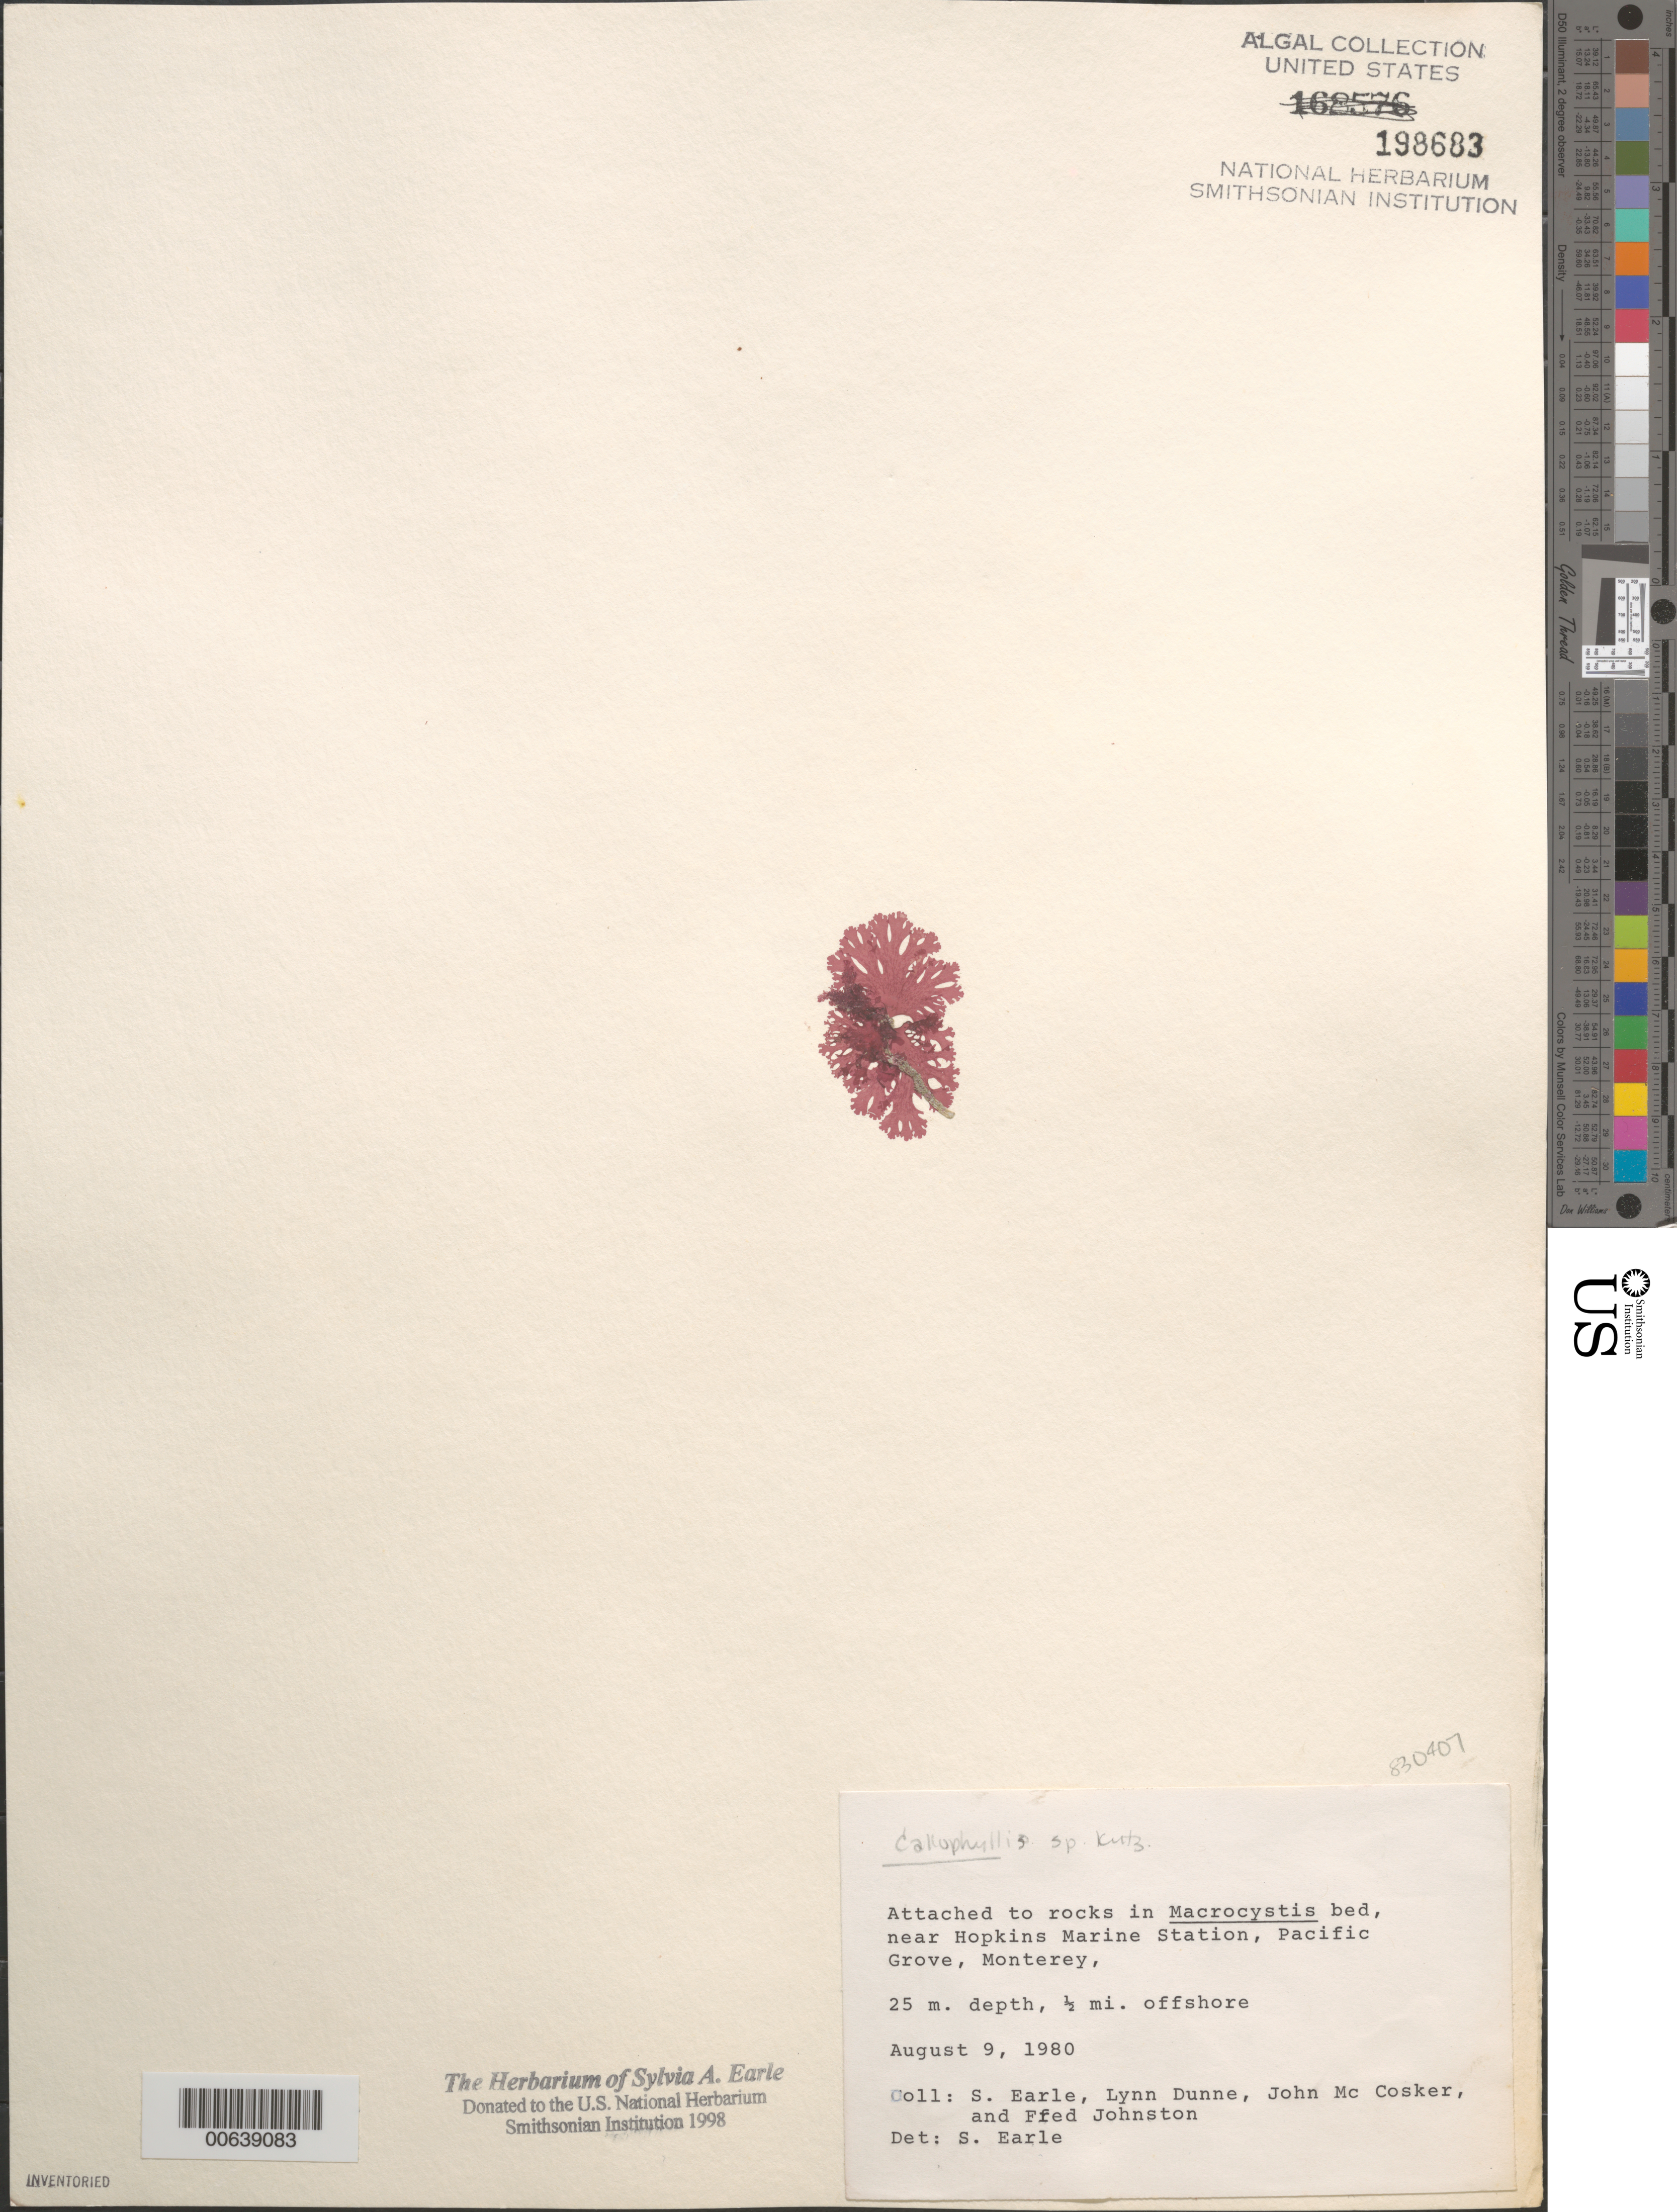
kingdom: Plantae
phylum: Rhodophyta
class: Florideophyceae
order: Gigartinales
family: Kallymeniaceae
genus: Callophyllis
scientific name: Callophyllis sp.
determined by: Earle, S. A.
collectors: S. A. Earle, L. Dunne, J. McCosker & F. Johnston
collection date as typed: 09 Aug 1980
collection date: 1980-08-09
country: United States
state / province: California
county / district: Monterey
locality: Pacific Grove, Monterey, near Hopkins Marine Station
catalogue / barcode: US 198683